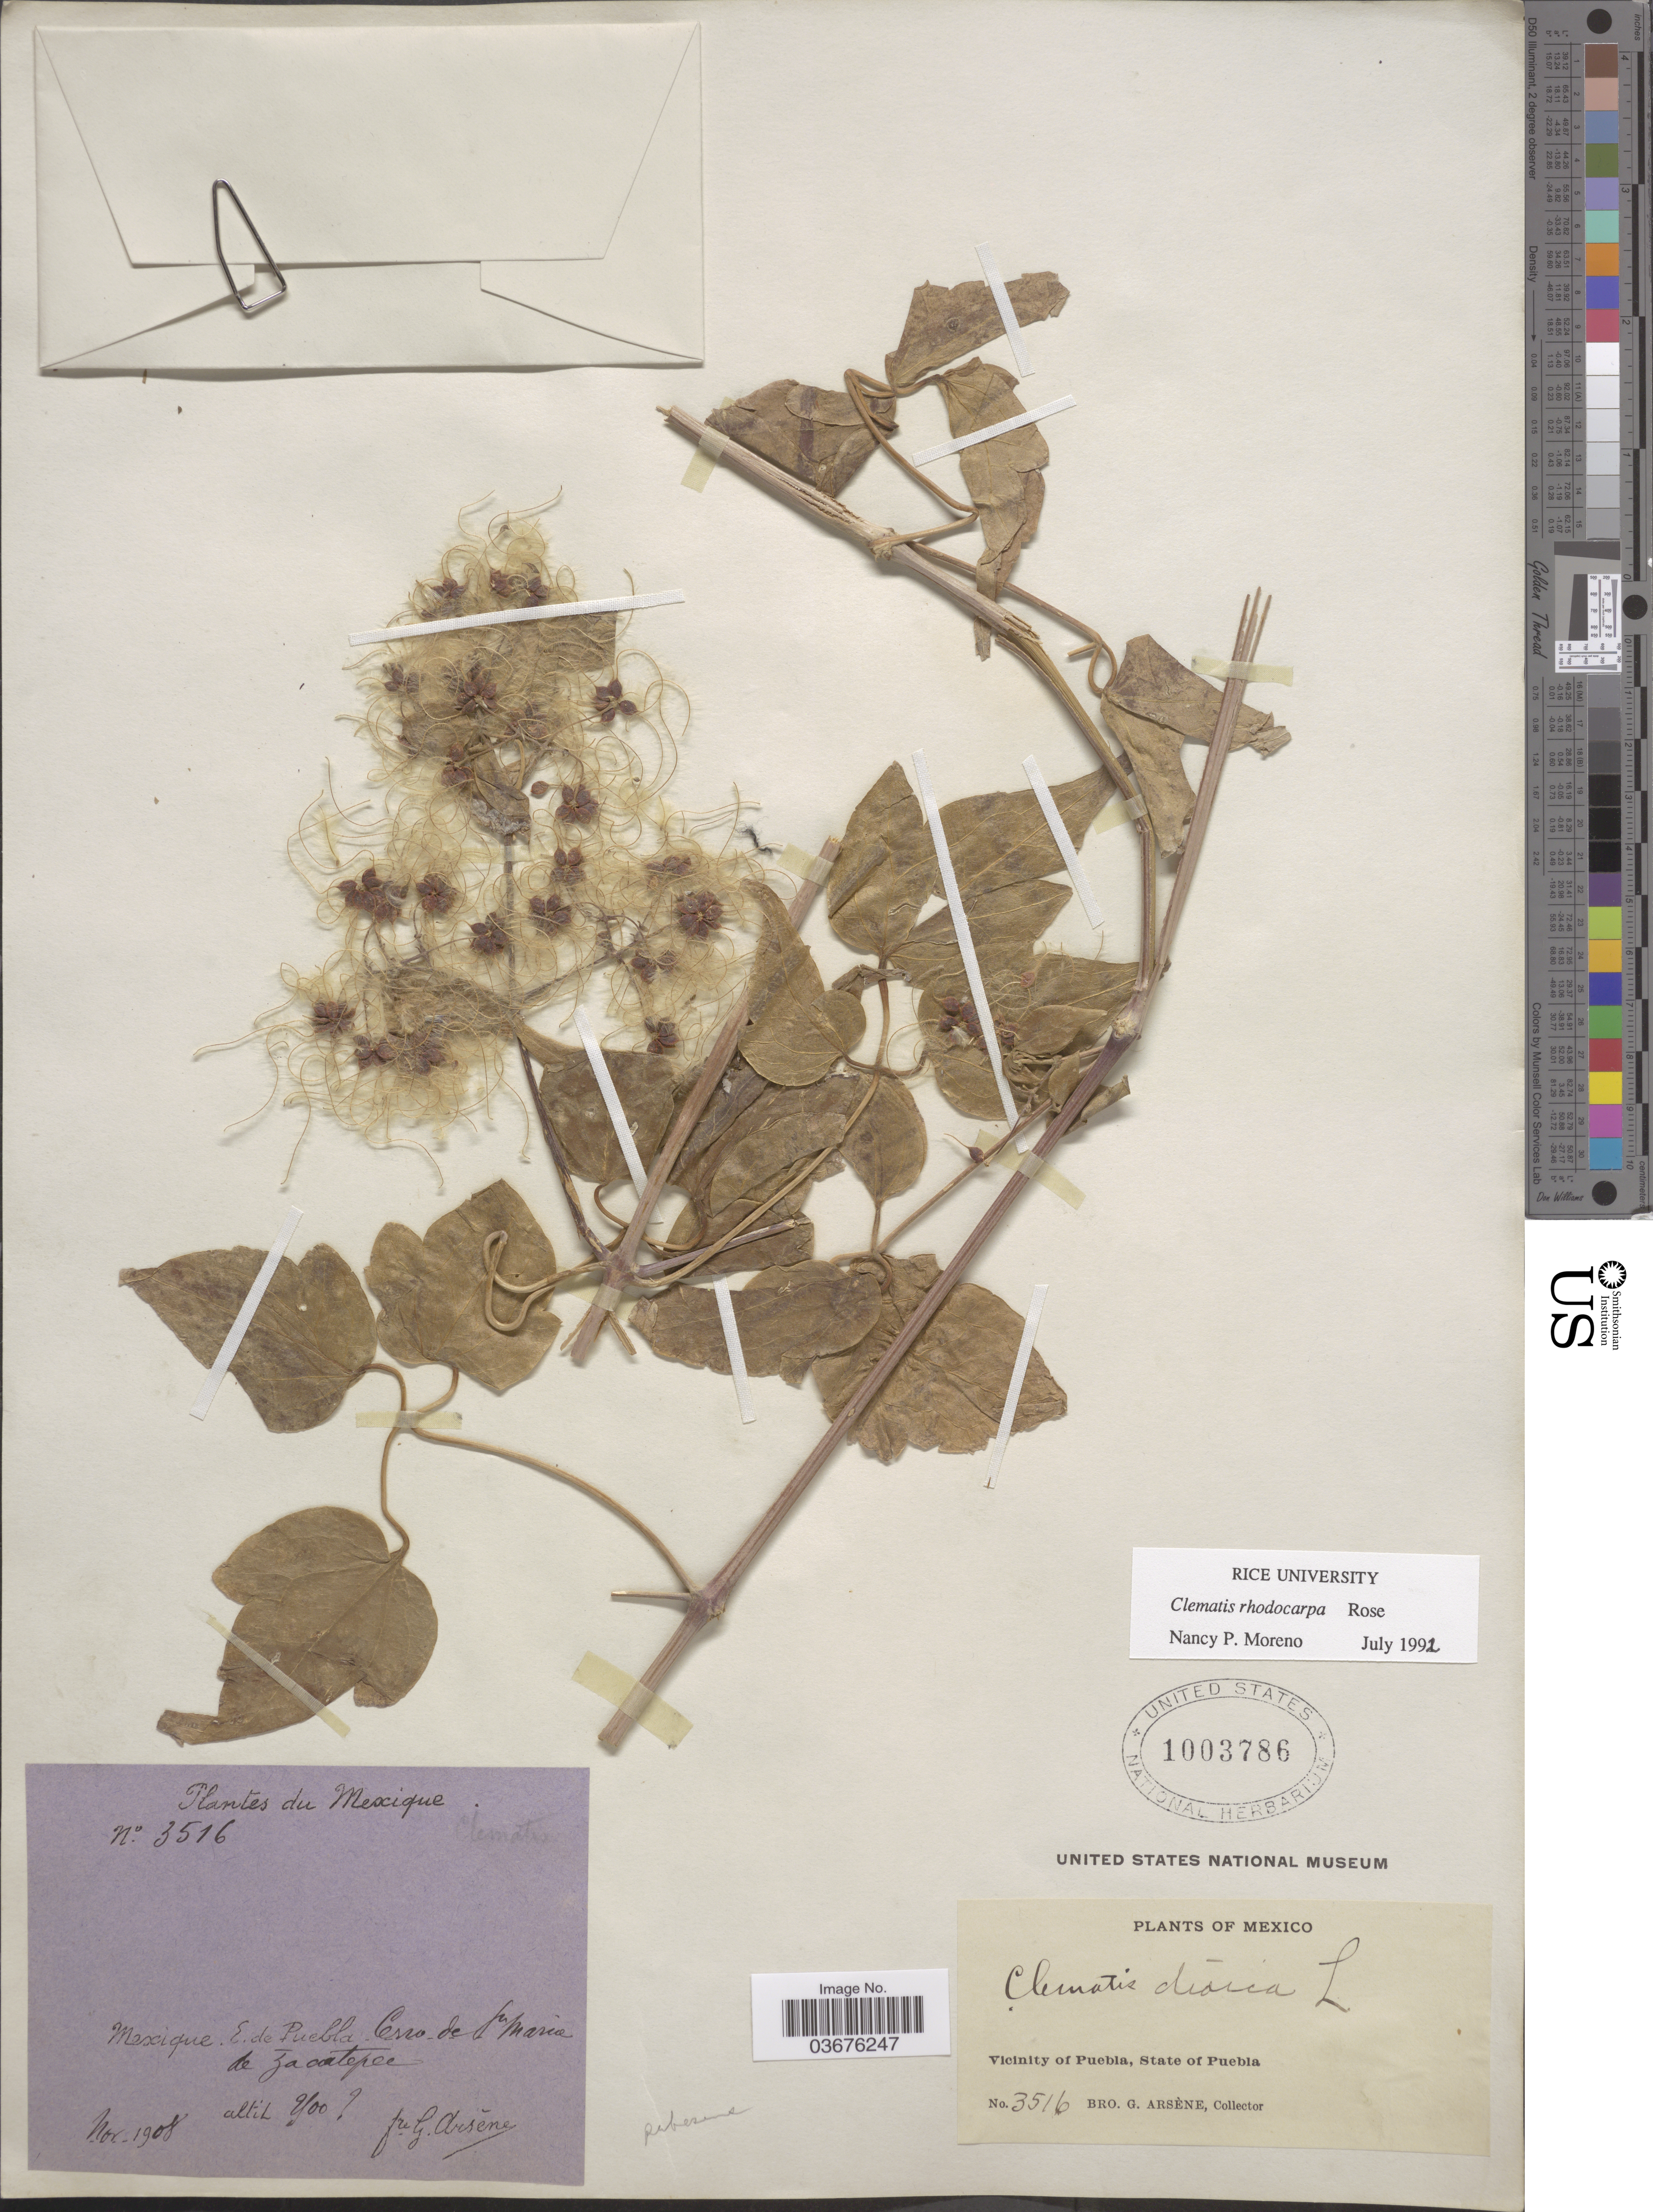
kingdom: Plantae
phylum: Tracheophyta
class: Magnoliopsida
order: Ranunculales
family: Ranunculaceae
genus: Clematis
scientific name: Clematis rhodocarpa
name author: Rose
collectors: Bro. G. Arsène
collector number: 3516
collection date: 1908-11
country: Mexico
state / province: Puebla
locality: E. de Puebla, Crro de Sn Maria de Zacatepec.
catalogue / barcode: US 1003786